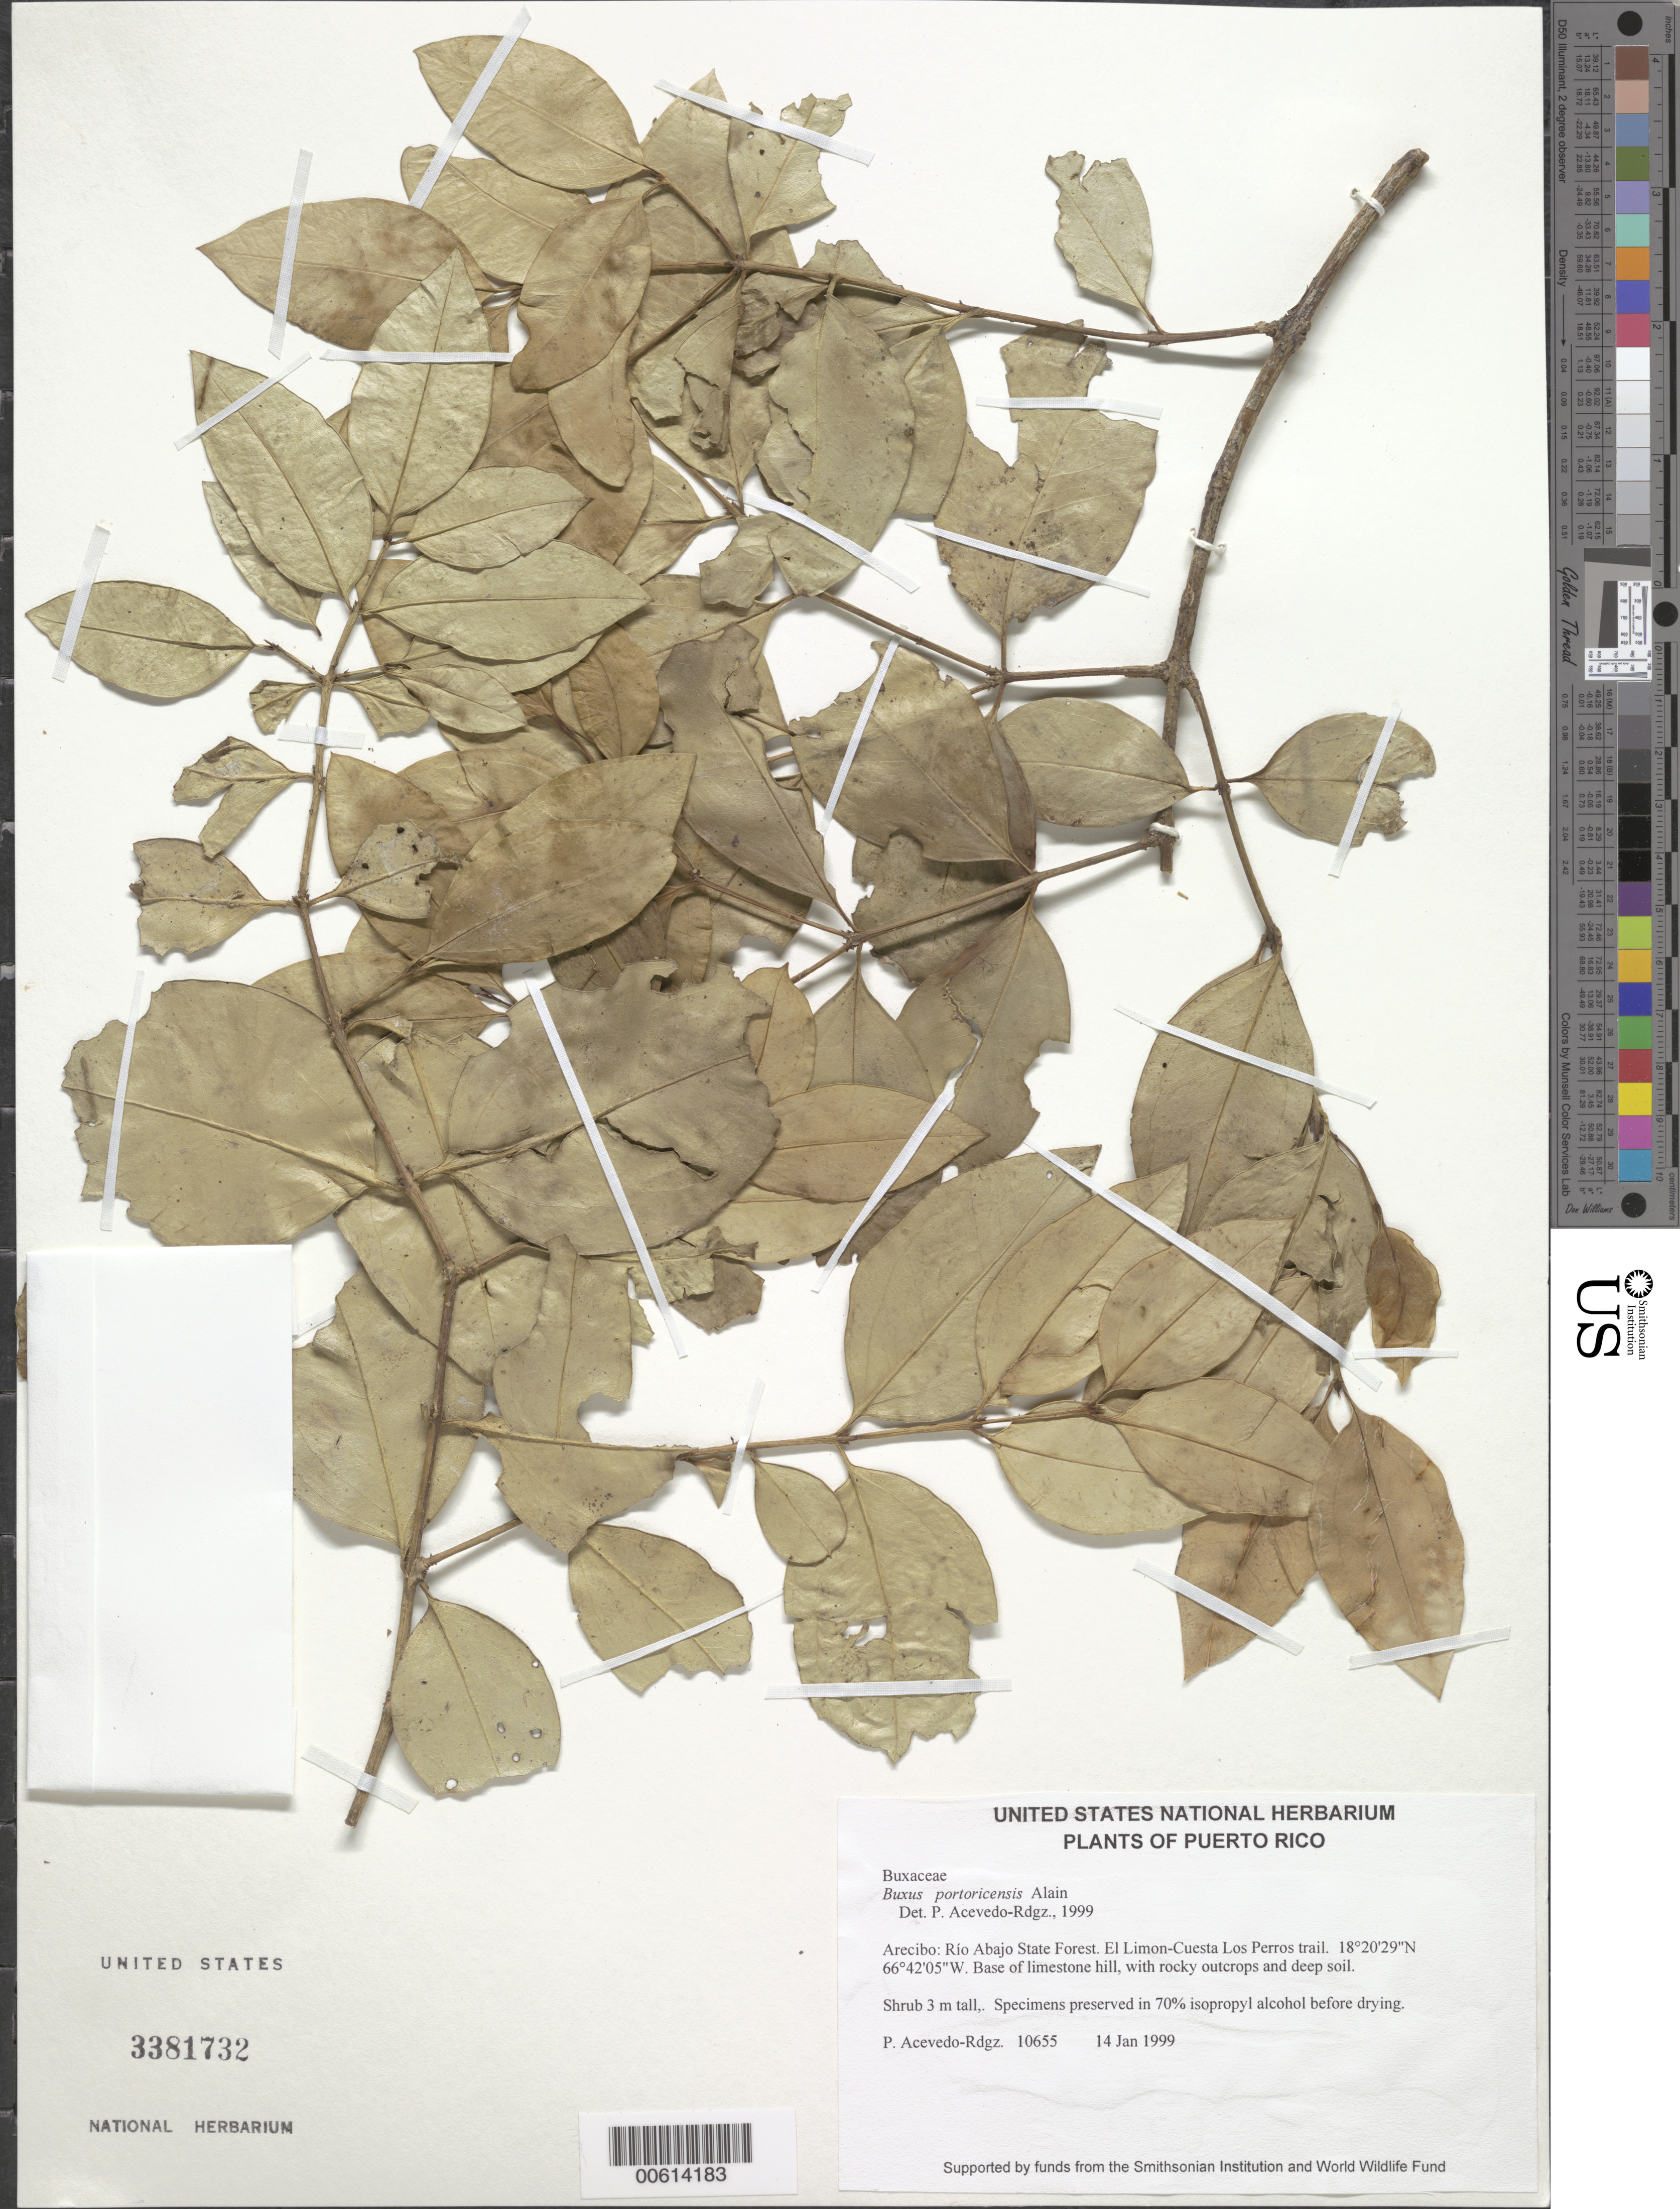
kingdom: Plantae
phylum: Tracheophyta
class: Magnoliopsida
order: Buxales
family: Buxaceae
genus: Buxus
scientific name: Buxus portoricensis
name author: Alain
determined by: Acevedo-Rodríguez, P., (BOT), Smithsonian Institution - National Museum of Natural History (UNITED STATES)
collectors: P. Acevedo-Rodr.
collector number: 10655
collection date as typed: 14 Jan 1999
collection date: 1999-01-14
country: Puerto Rico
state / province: Arecibo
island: Puerto Rico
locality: Arecibo; Río Abajo State Forest. El Limon-Cuesta Los Perros trail.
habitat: Base of limestone hill, with rocky outcrops and deep soil.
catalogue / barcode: US 3381732